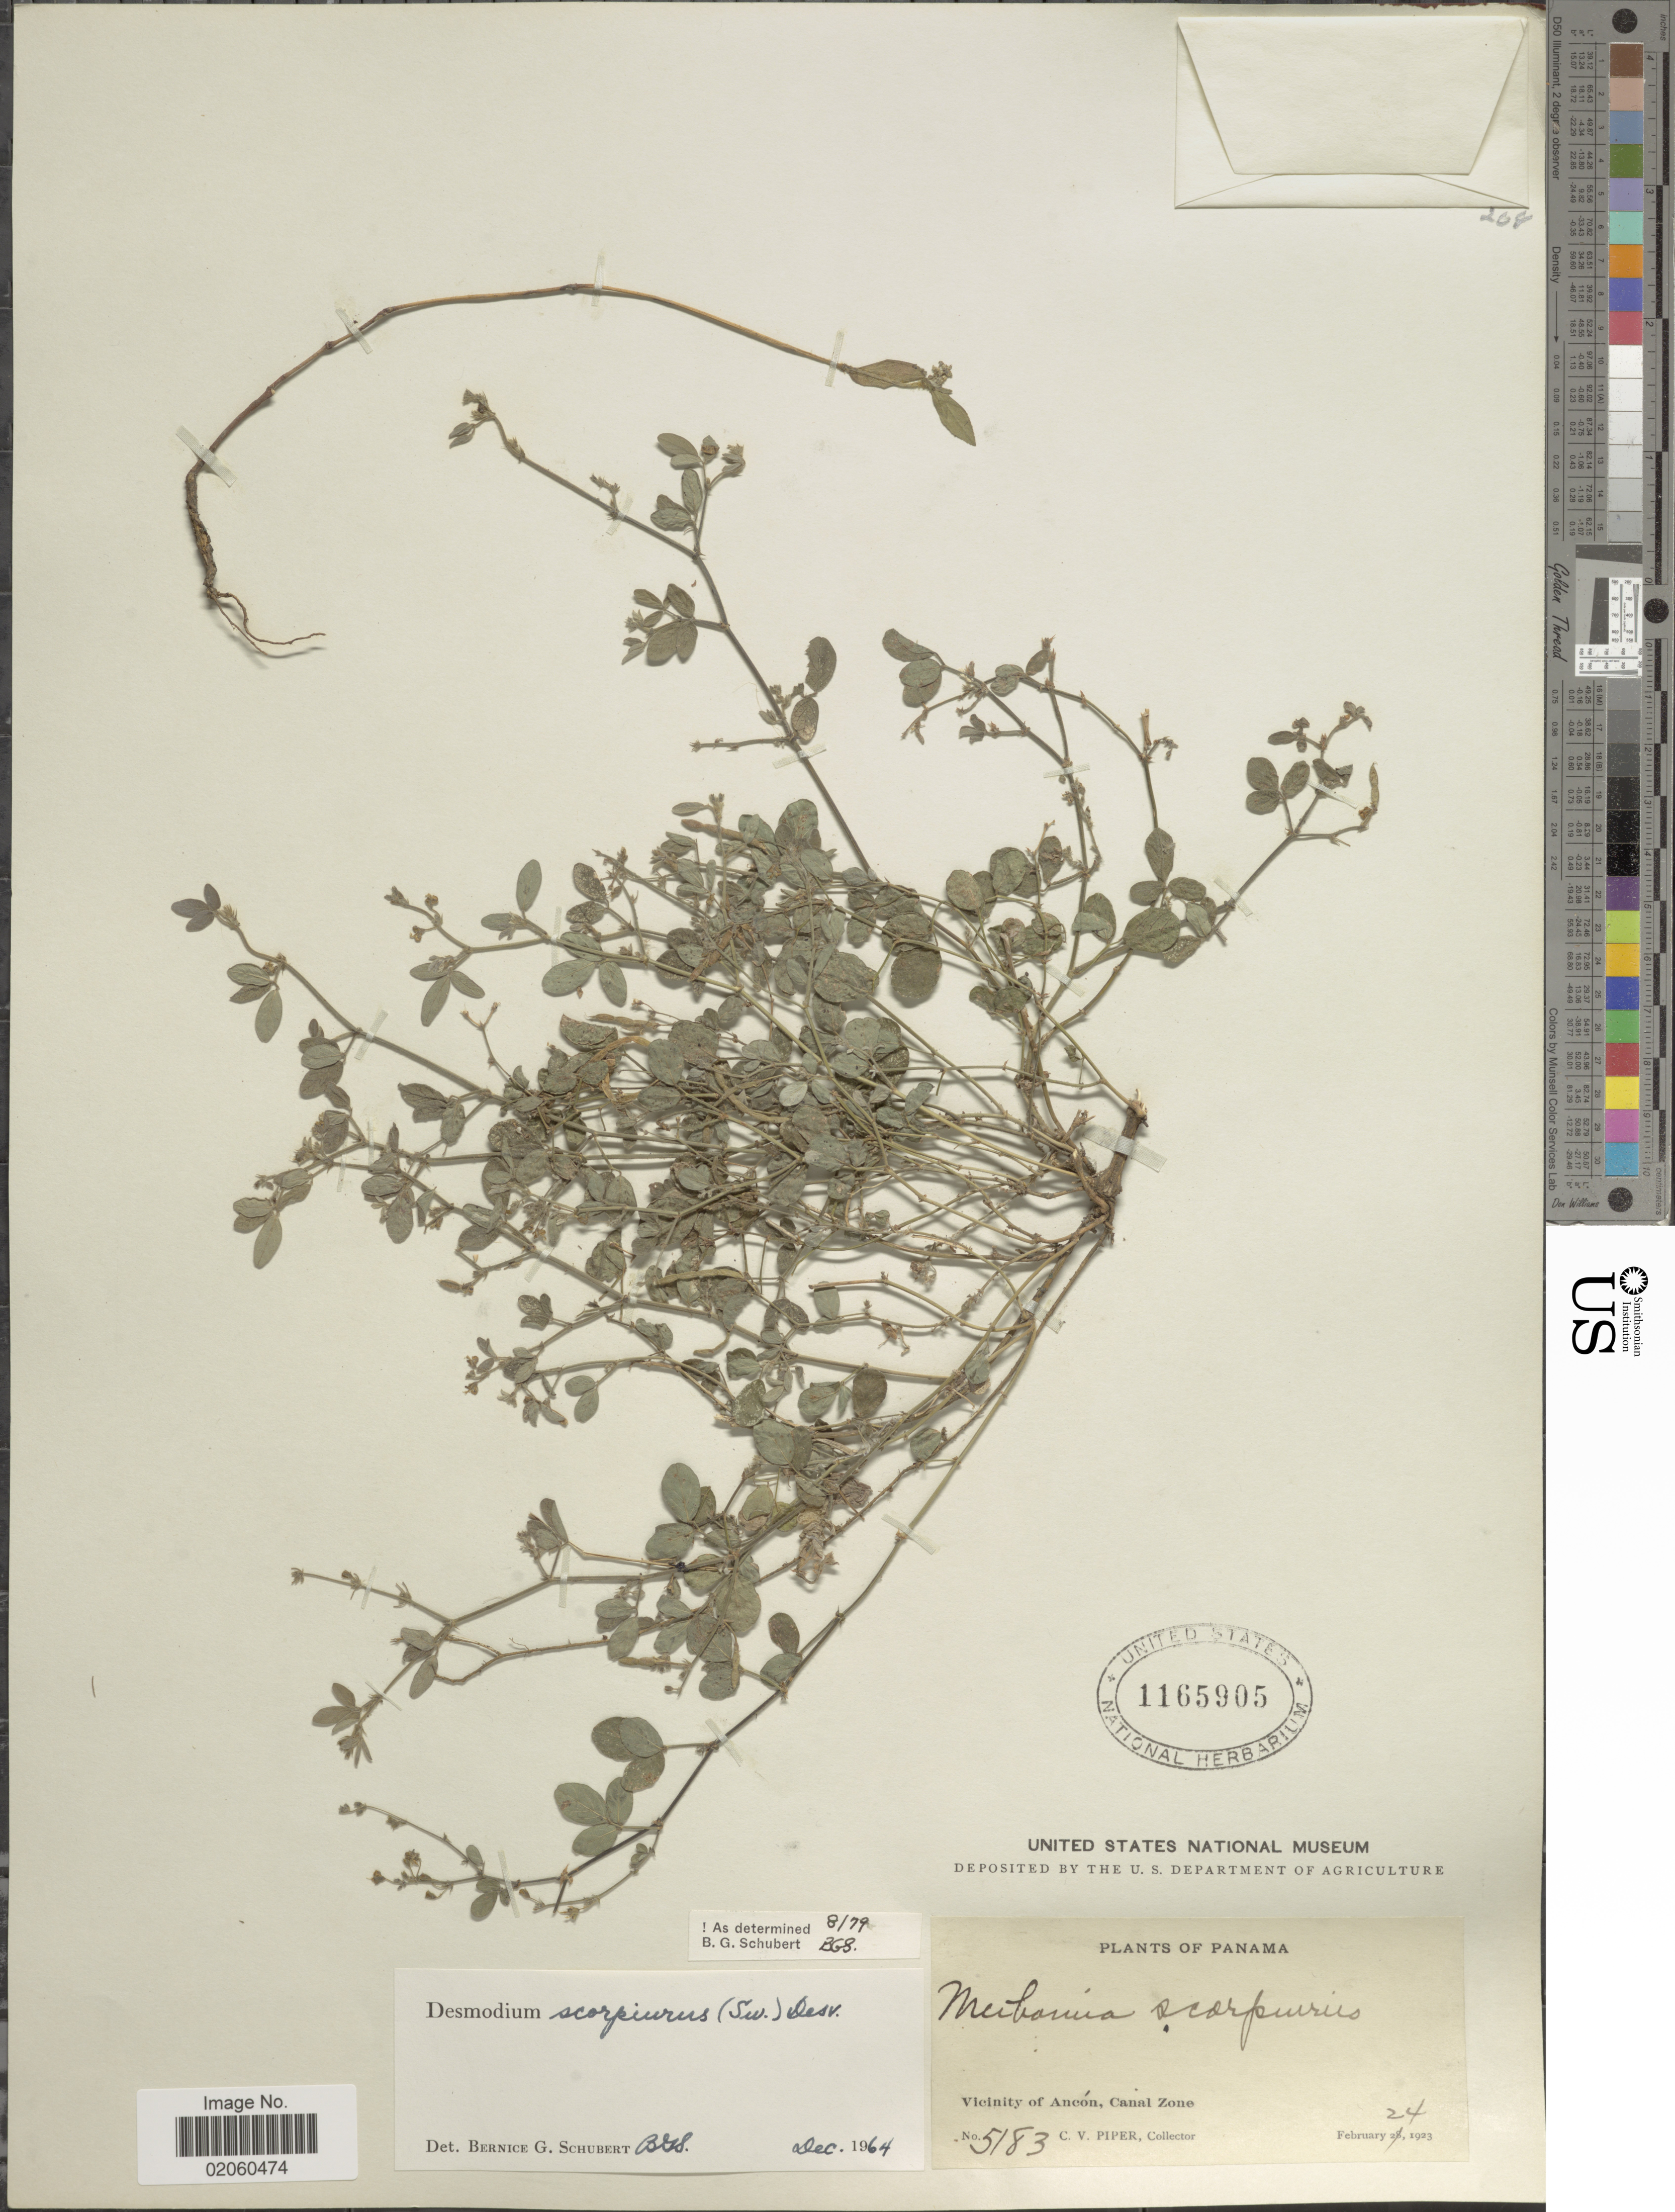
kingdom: Plantae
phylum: Tracheophyta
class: Magnoliopsida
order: Fabales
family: Fabaceae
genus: Desmodium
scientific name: Desmodium scorpiurus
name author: (Sw.) Desv. ex DC.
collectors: C. V. Piper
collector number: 5183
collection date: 1923-02-24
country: Panama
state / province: Colón / Panamá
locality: Vicinity of Ancon, Canal Zone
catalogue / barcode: US 1165905